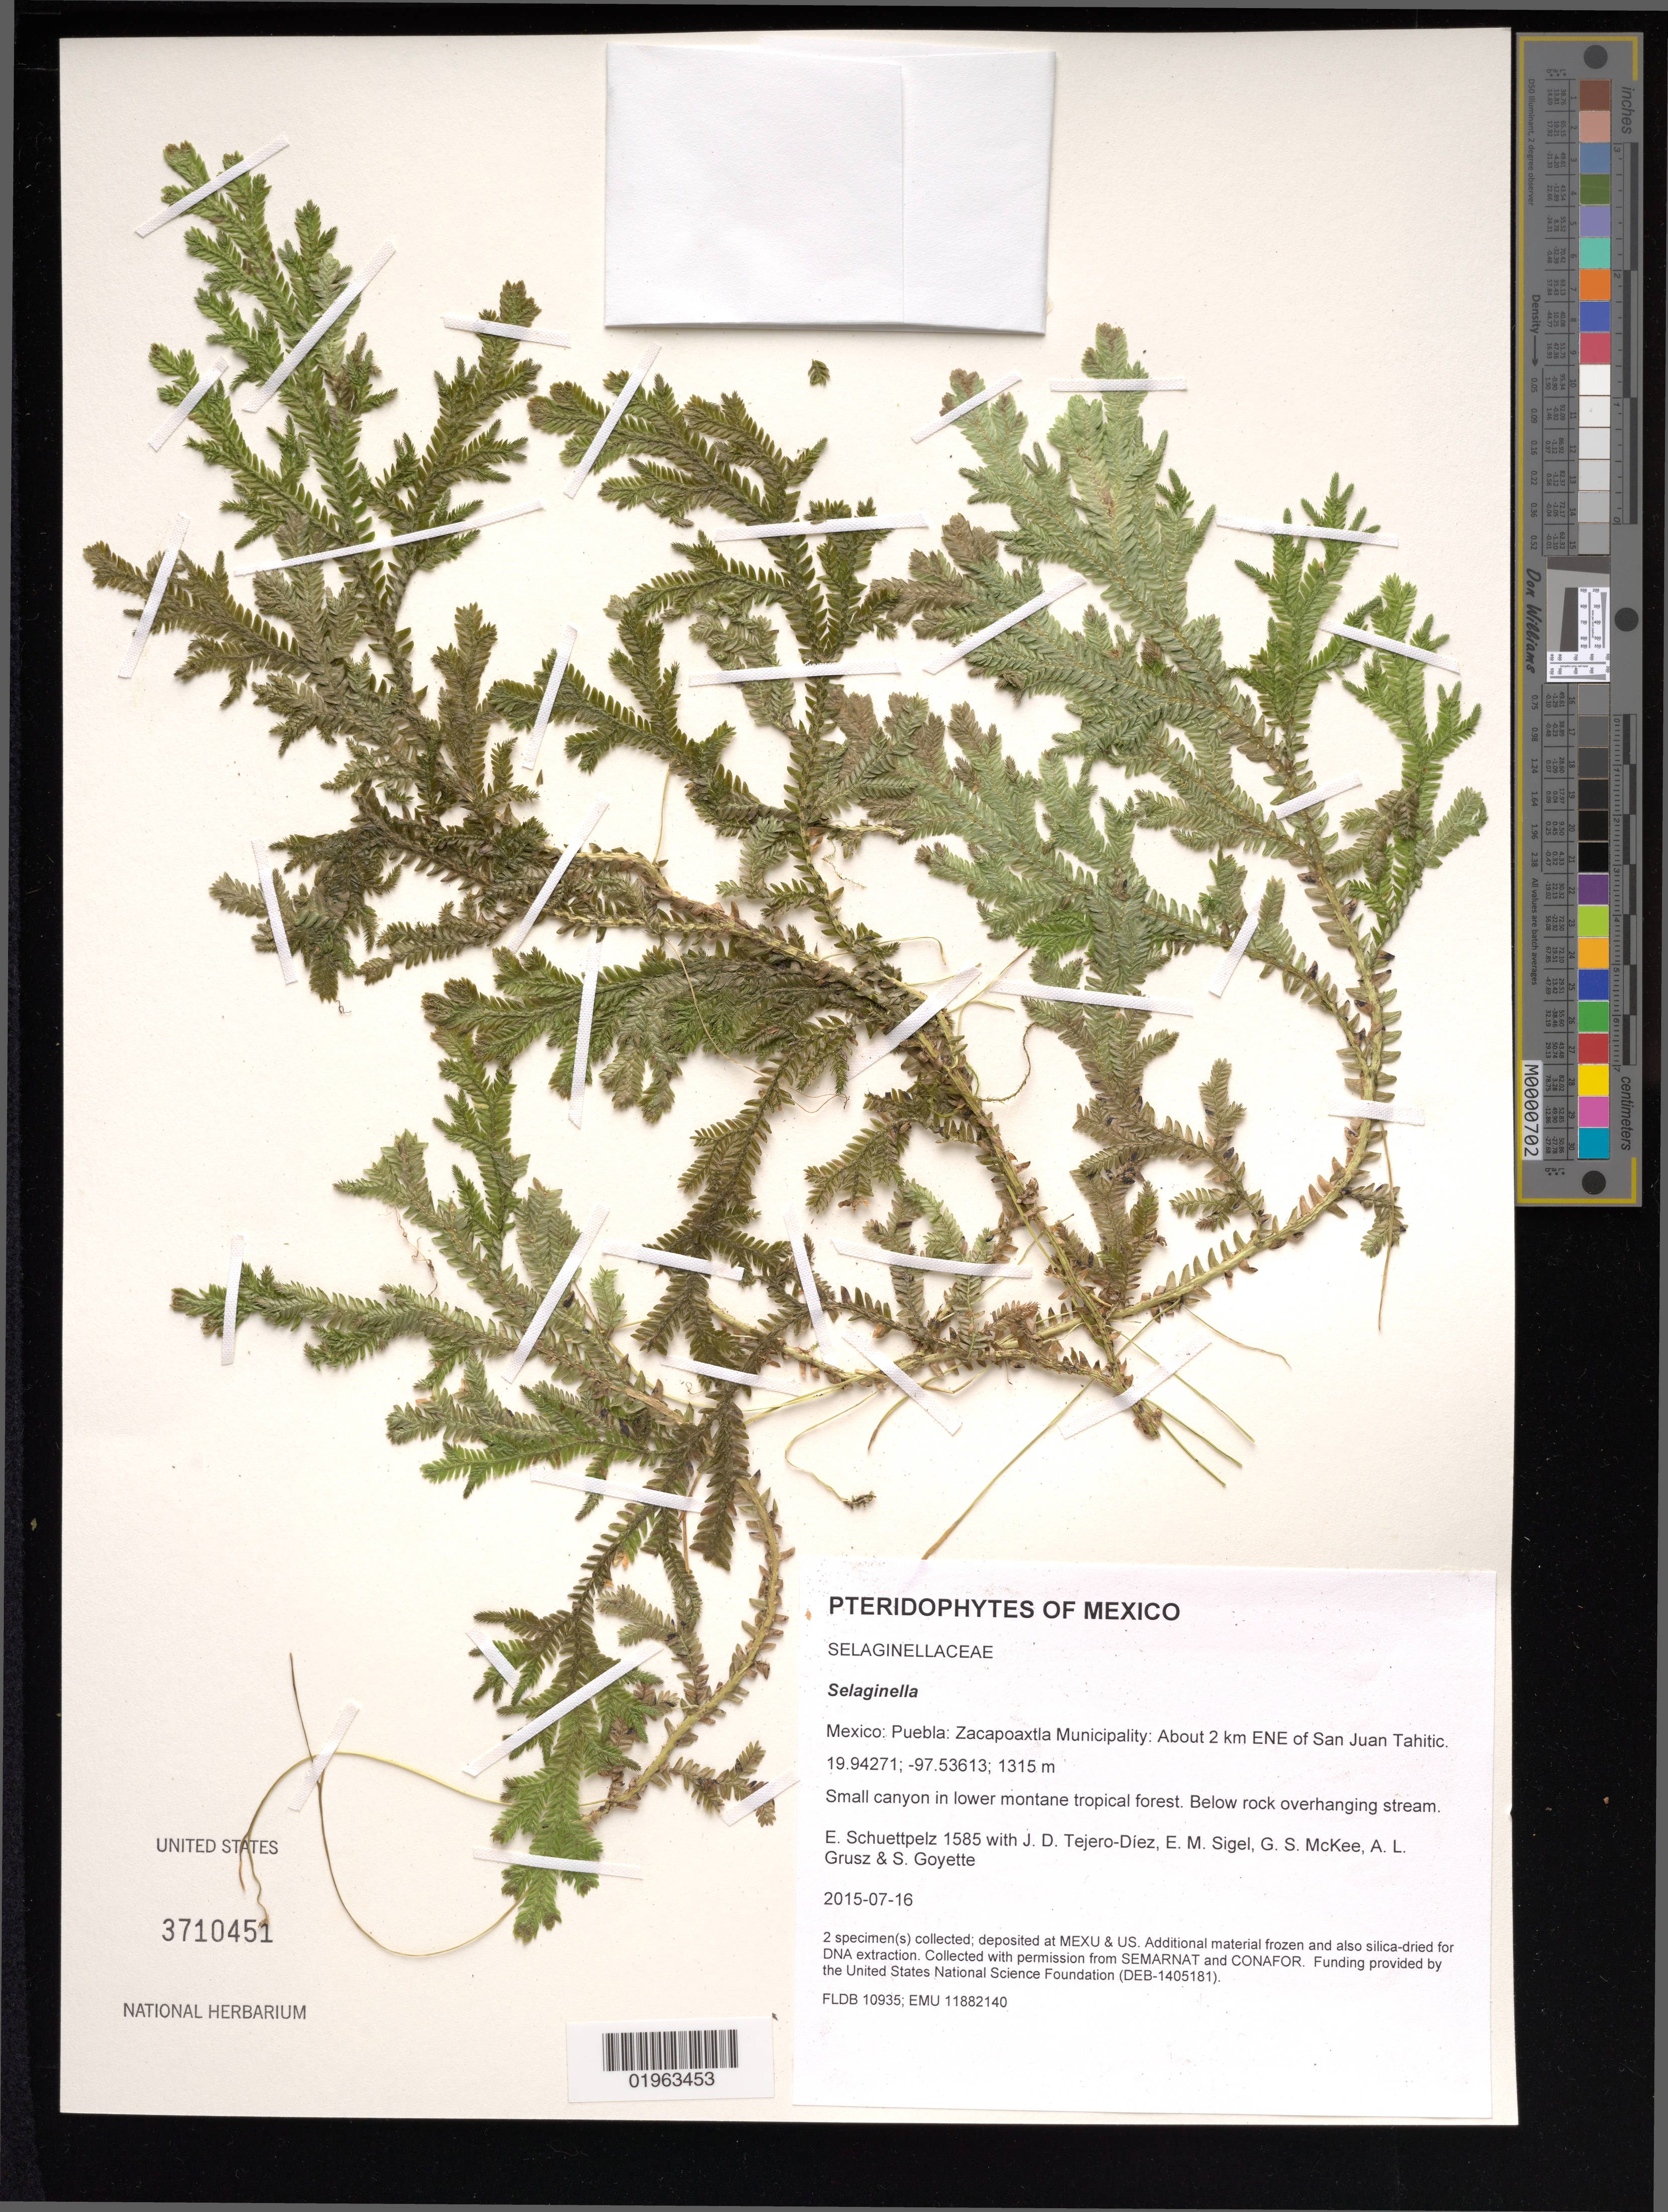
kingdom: Plantae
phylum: Tracheophyta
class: Lycopodiopsida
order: Selaginellales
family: Selaginellaceae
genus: Selaginella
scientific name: Selaginella sp.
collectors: E. Schuettpelz, D. Tejero-Díez, E. M. Sigel, G. S. McKee & A. Grusz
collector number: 1585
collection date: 2015-07-16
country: Mexico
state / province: Puebla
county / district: Zacapoaxtla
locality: About 2 km ENE of San Juan Tahitic.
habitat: Small canyon in lower montane tropical forest.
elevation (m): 1315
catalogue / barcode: US 3710451